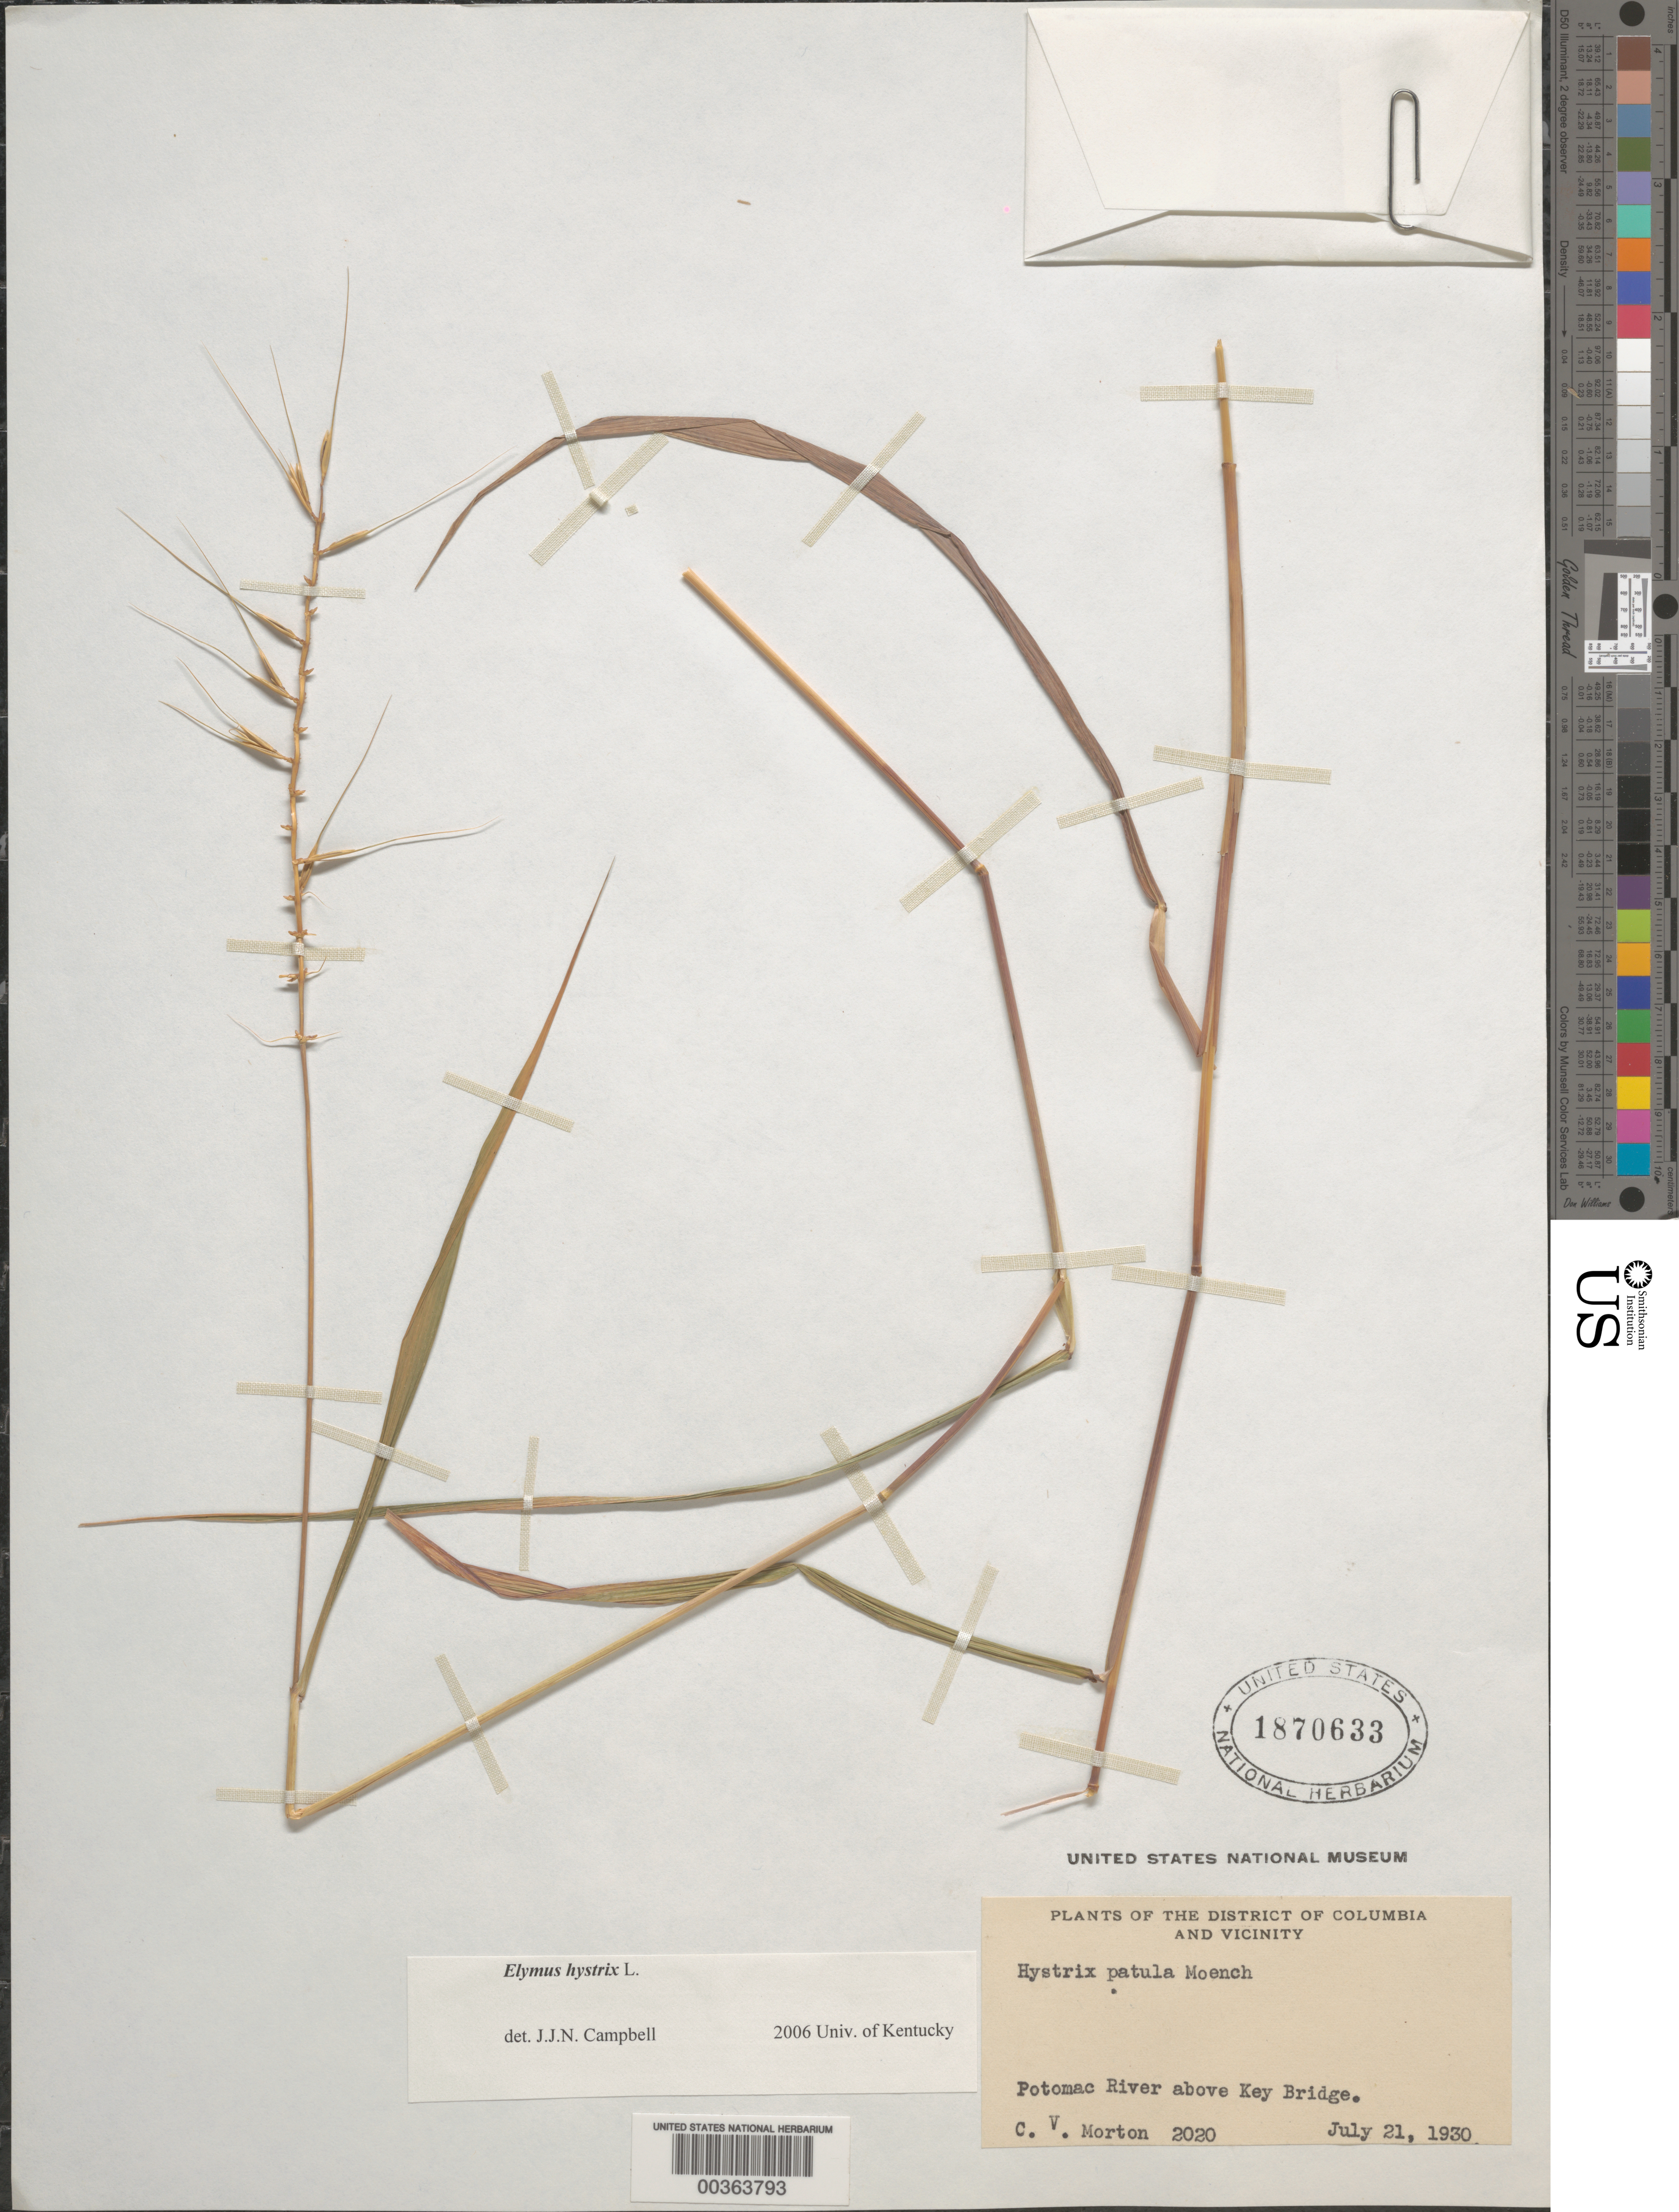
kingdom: Plantae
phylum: Tracheophyta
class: Liliopsida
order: Poales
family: Poaceae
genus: Elymus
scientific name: Elymus hystrix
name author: L.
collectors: C. V. Morton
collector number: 2020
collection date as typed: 21 Jul 1930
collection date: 1930-07-21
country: United States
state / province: District of Columbia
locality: Potomac River above Key Bridge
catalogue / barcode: US 1870633